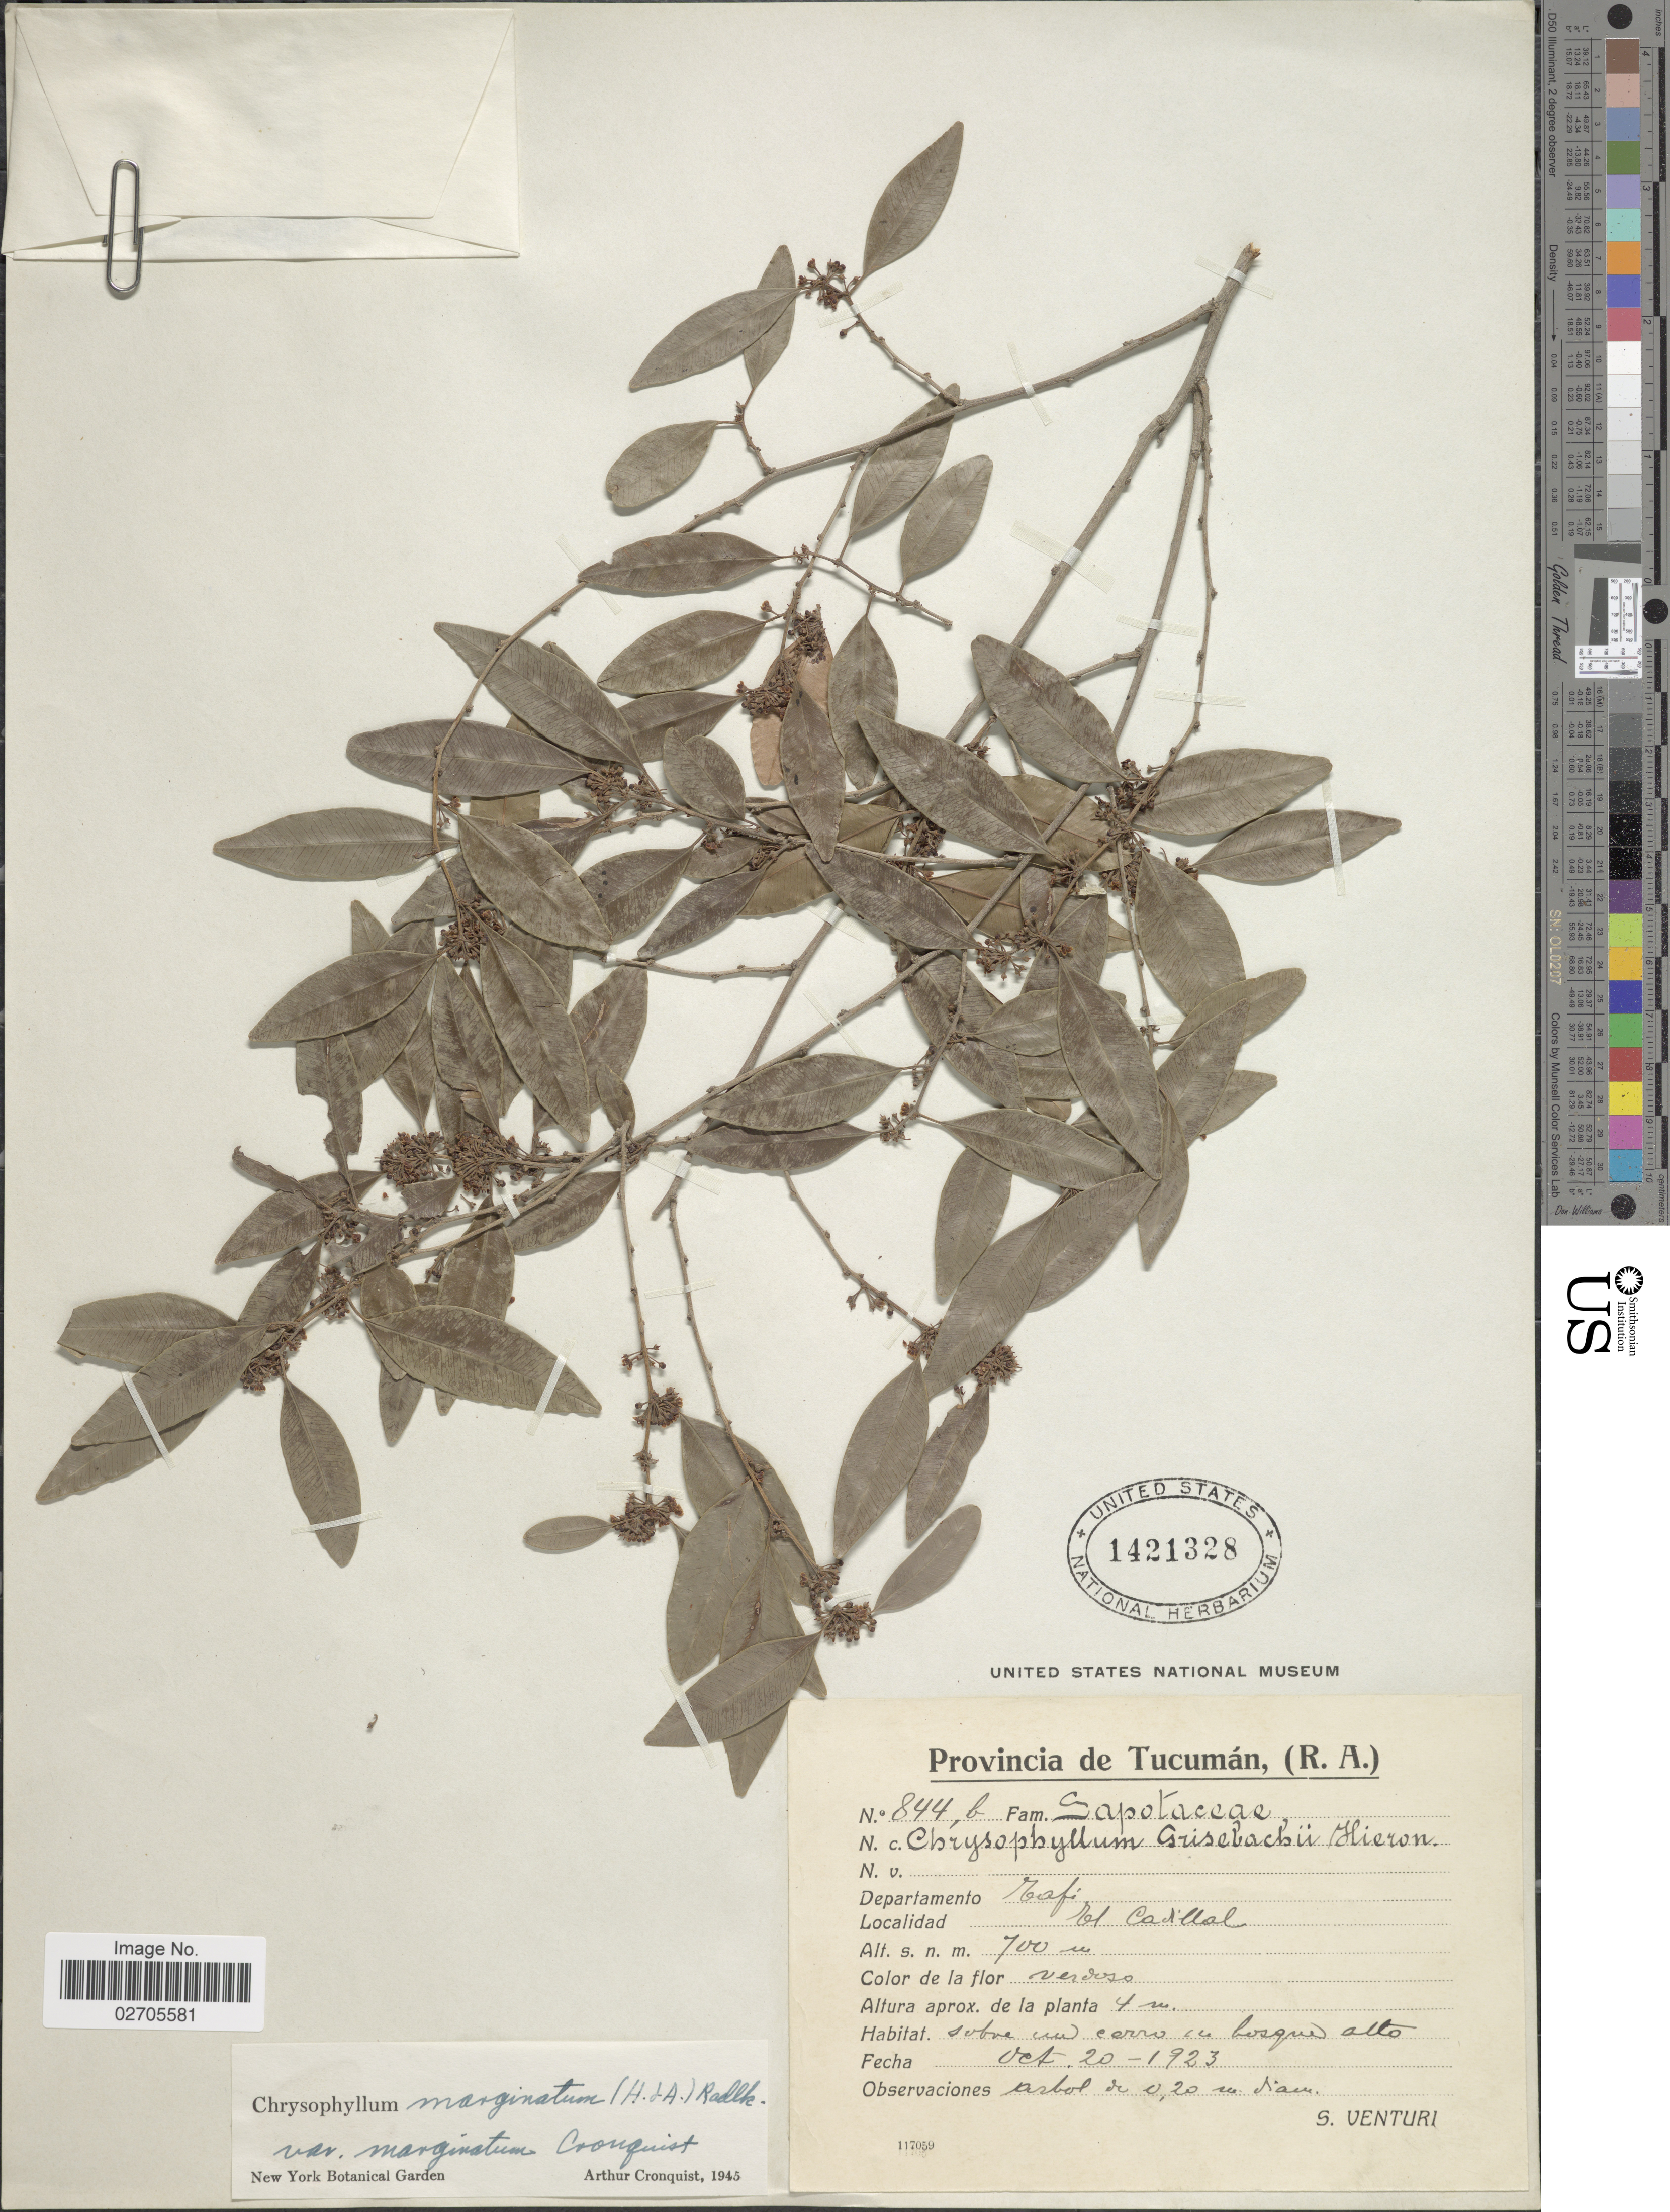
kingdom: Plantae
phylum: Tracheophyta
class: Magnoliopsida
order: Ericales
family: Sapotaceae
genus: Chrysophyllum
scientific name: Chrysophyllum marginatum subsp. marginatum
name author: (Hook. & Arn.) Radlk.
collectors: S. Venturi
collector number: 844 b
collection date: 1923-10-20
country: Argentina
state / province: Tucuman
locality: Provincia de Tucuman, (R.A.), Departamento Tafi, El Cadillal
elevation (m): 700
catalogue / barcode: US 1421328